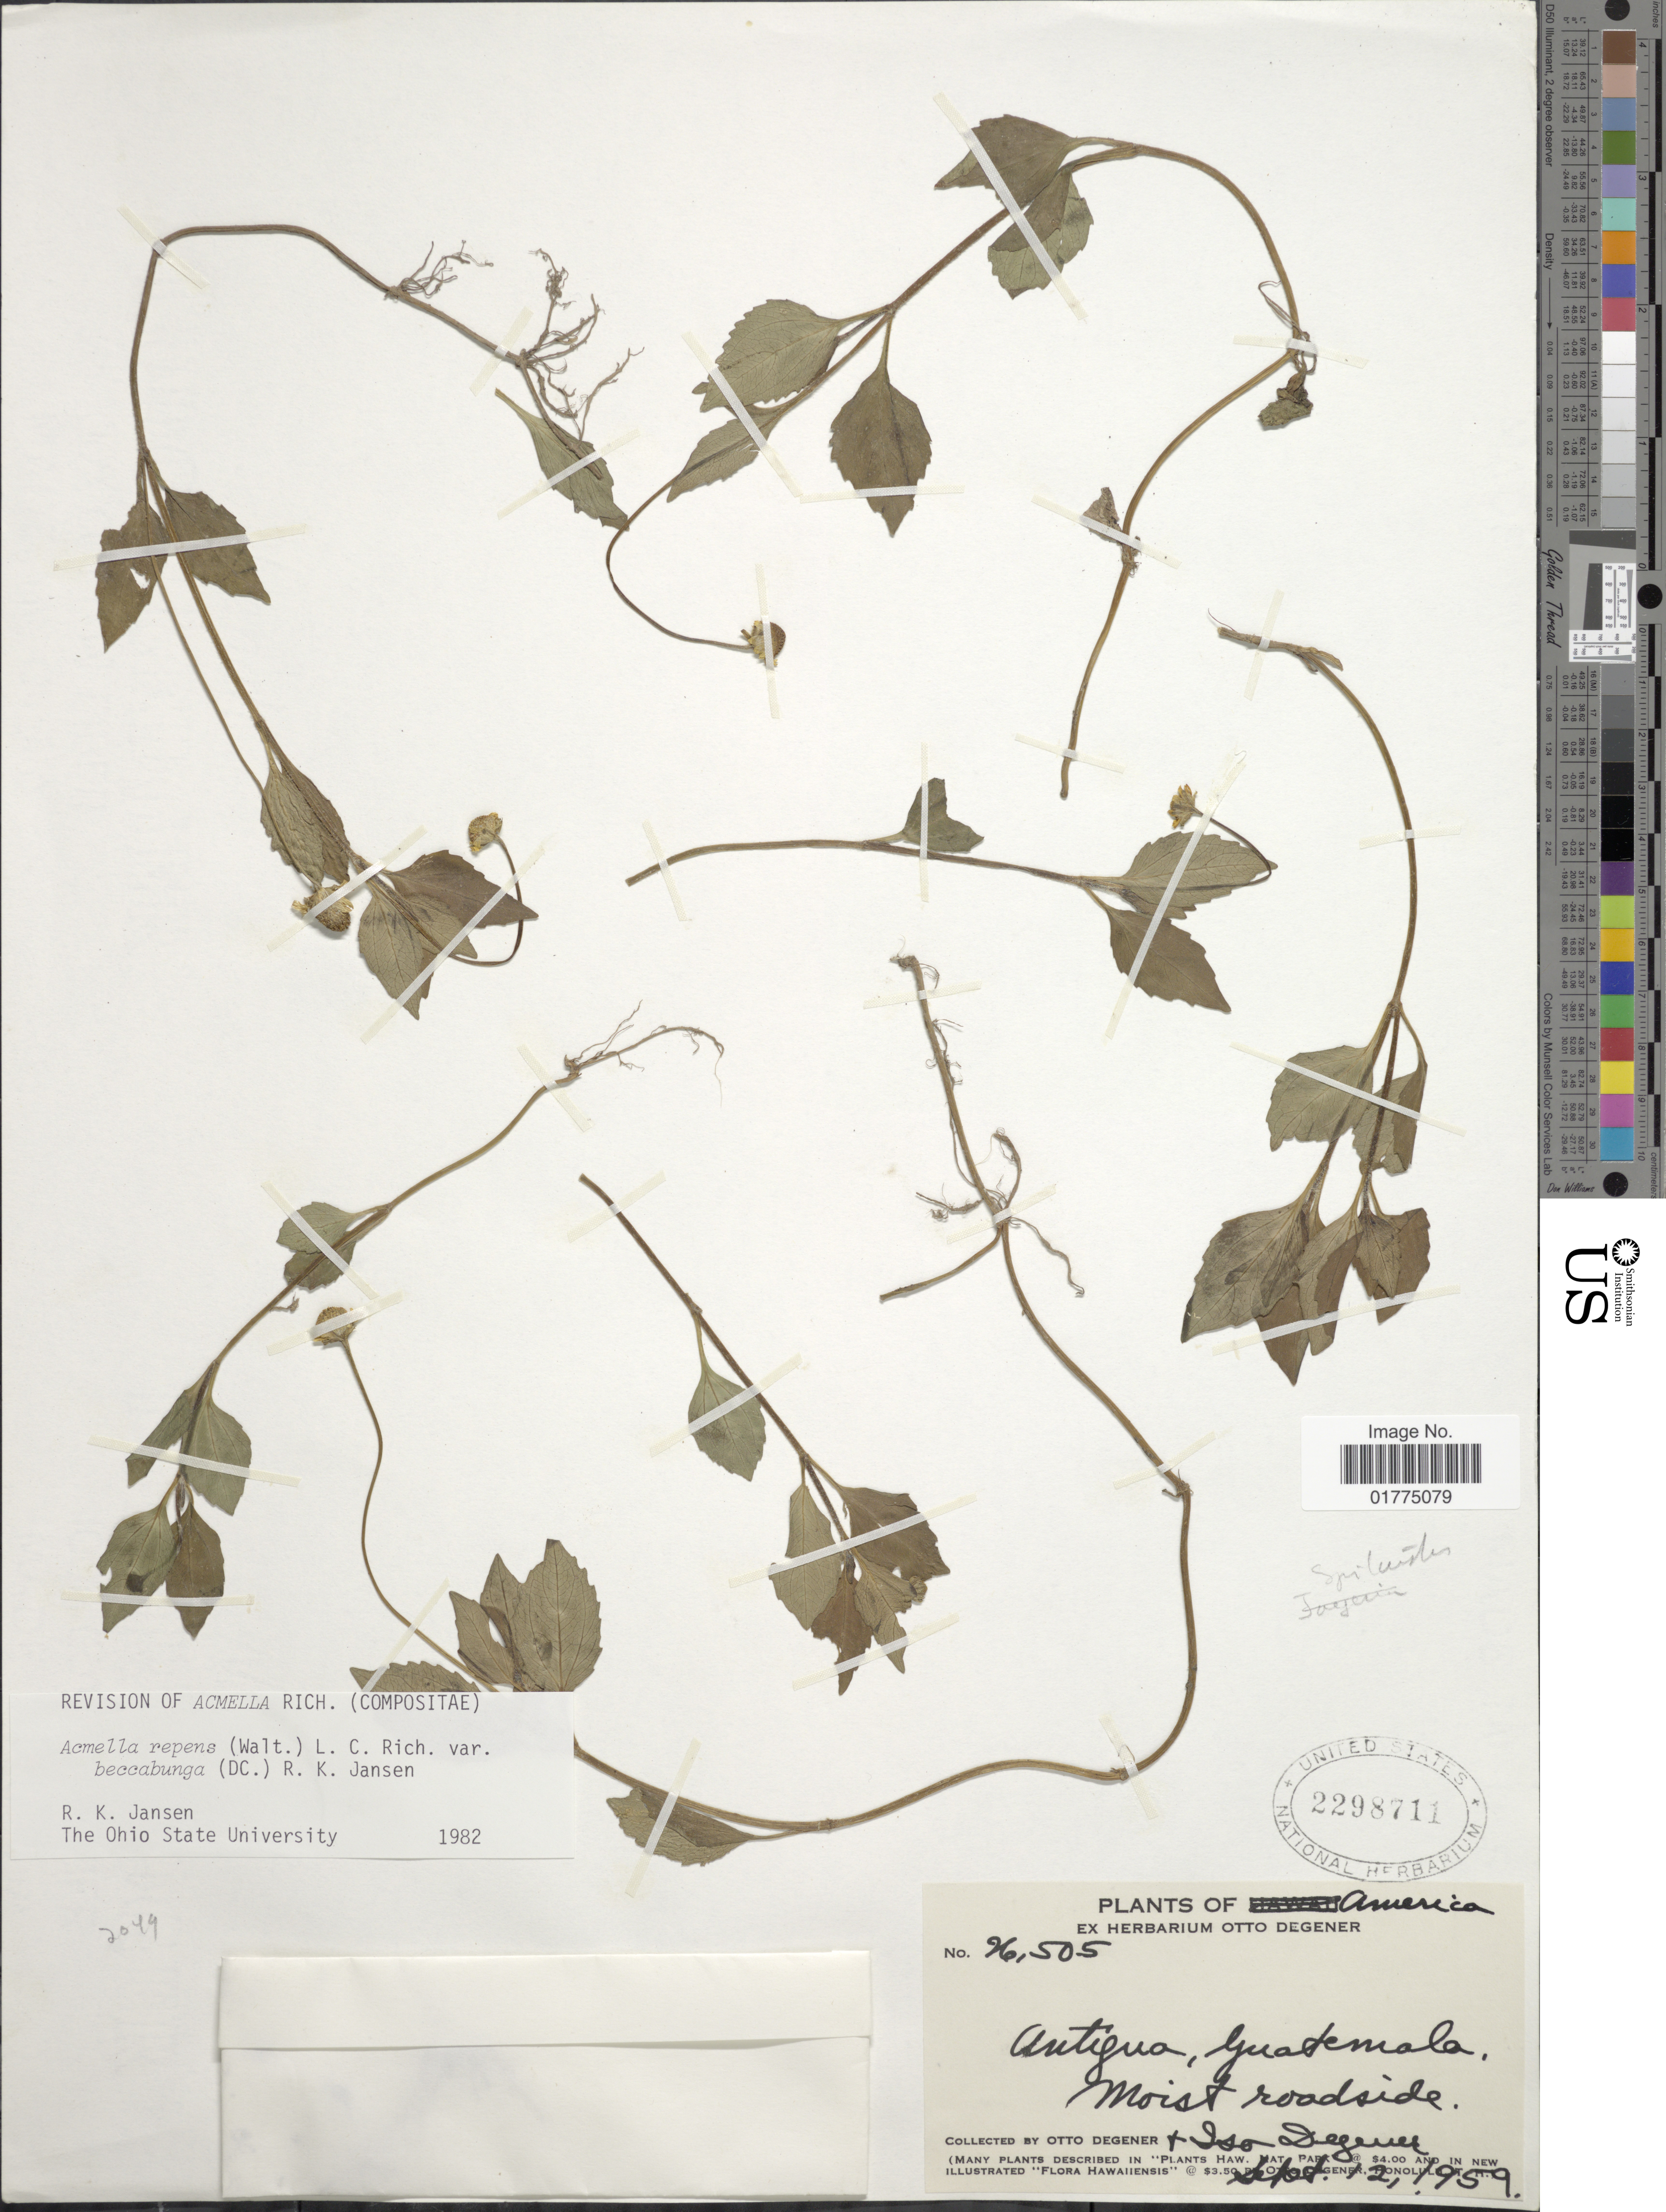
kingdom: Plantae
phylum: Tracheophyta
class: Magnoliopsida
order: Asterales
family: Asteraceae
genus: Acmella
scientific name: Acmella repens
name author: (Walter) Rich.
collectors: O. Degener & I. Degener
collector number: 26505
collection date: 1959-09-12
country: Guatemala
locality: Antigua, Guatemala. Moist roadside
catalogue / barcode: US 2298711